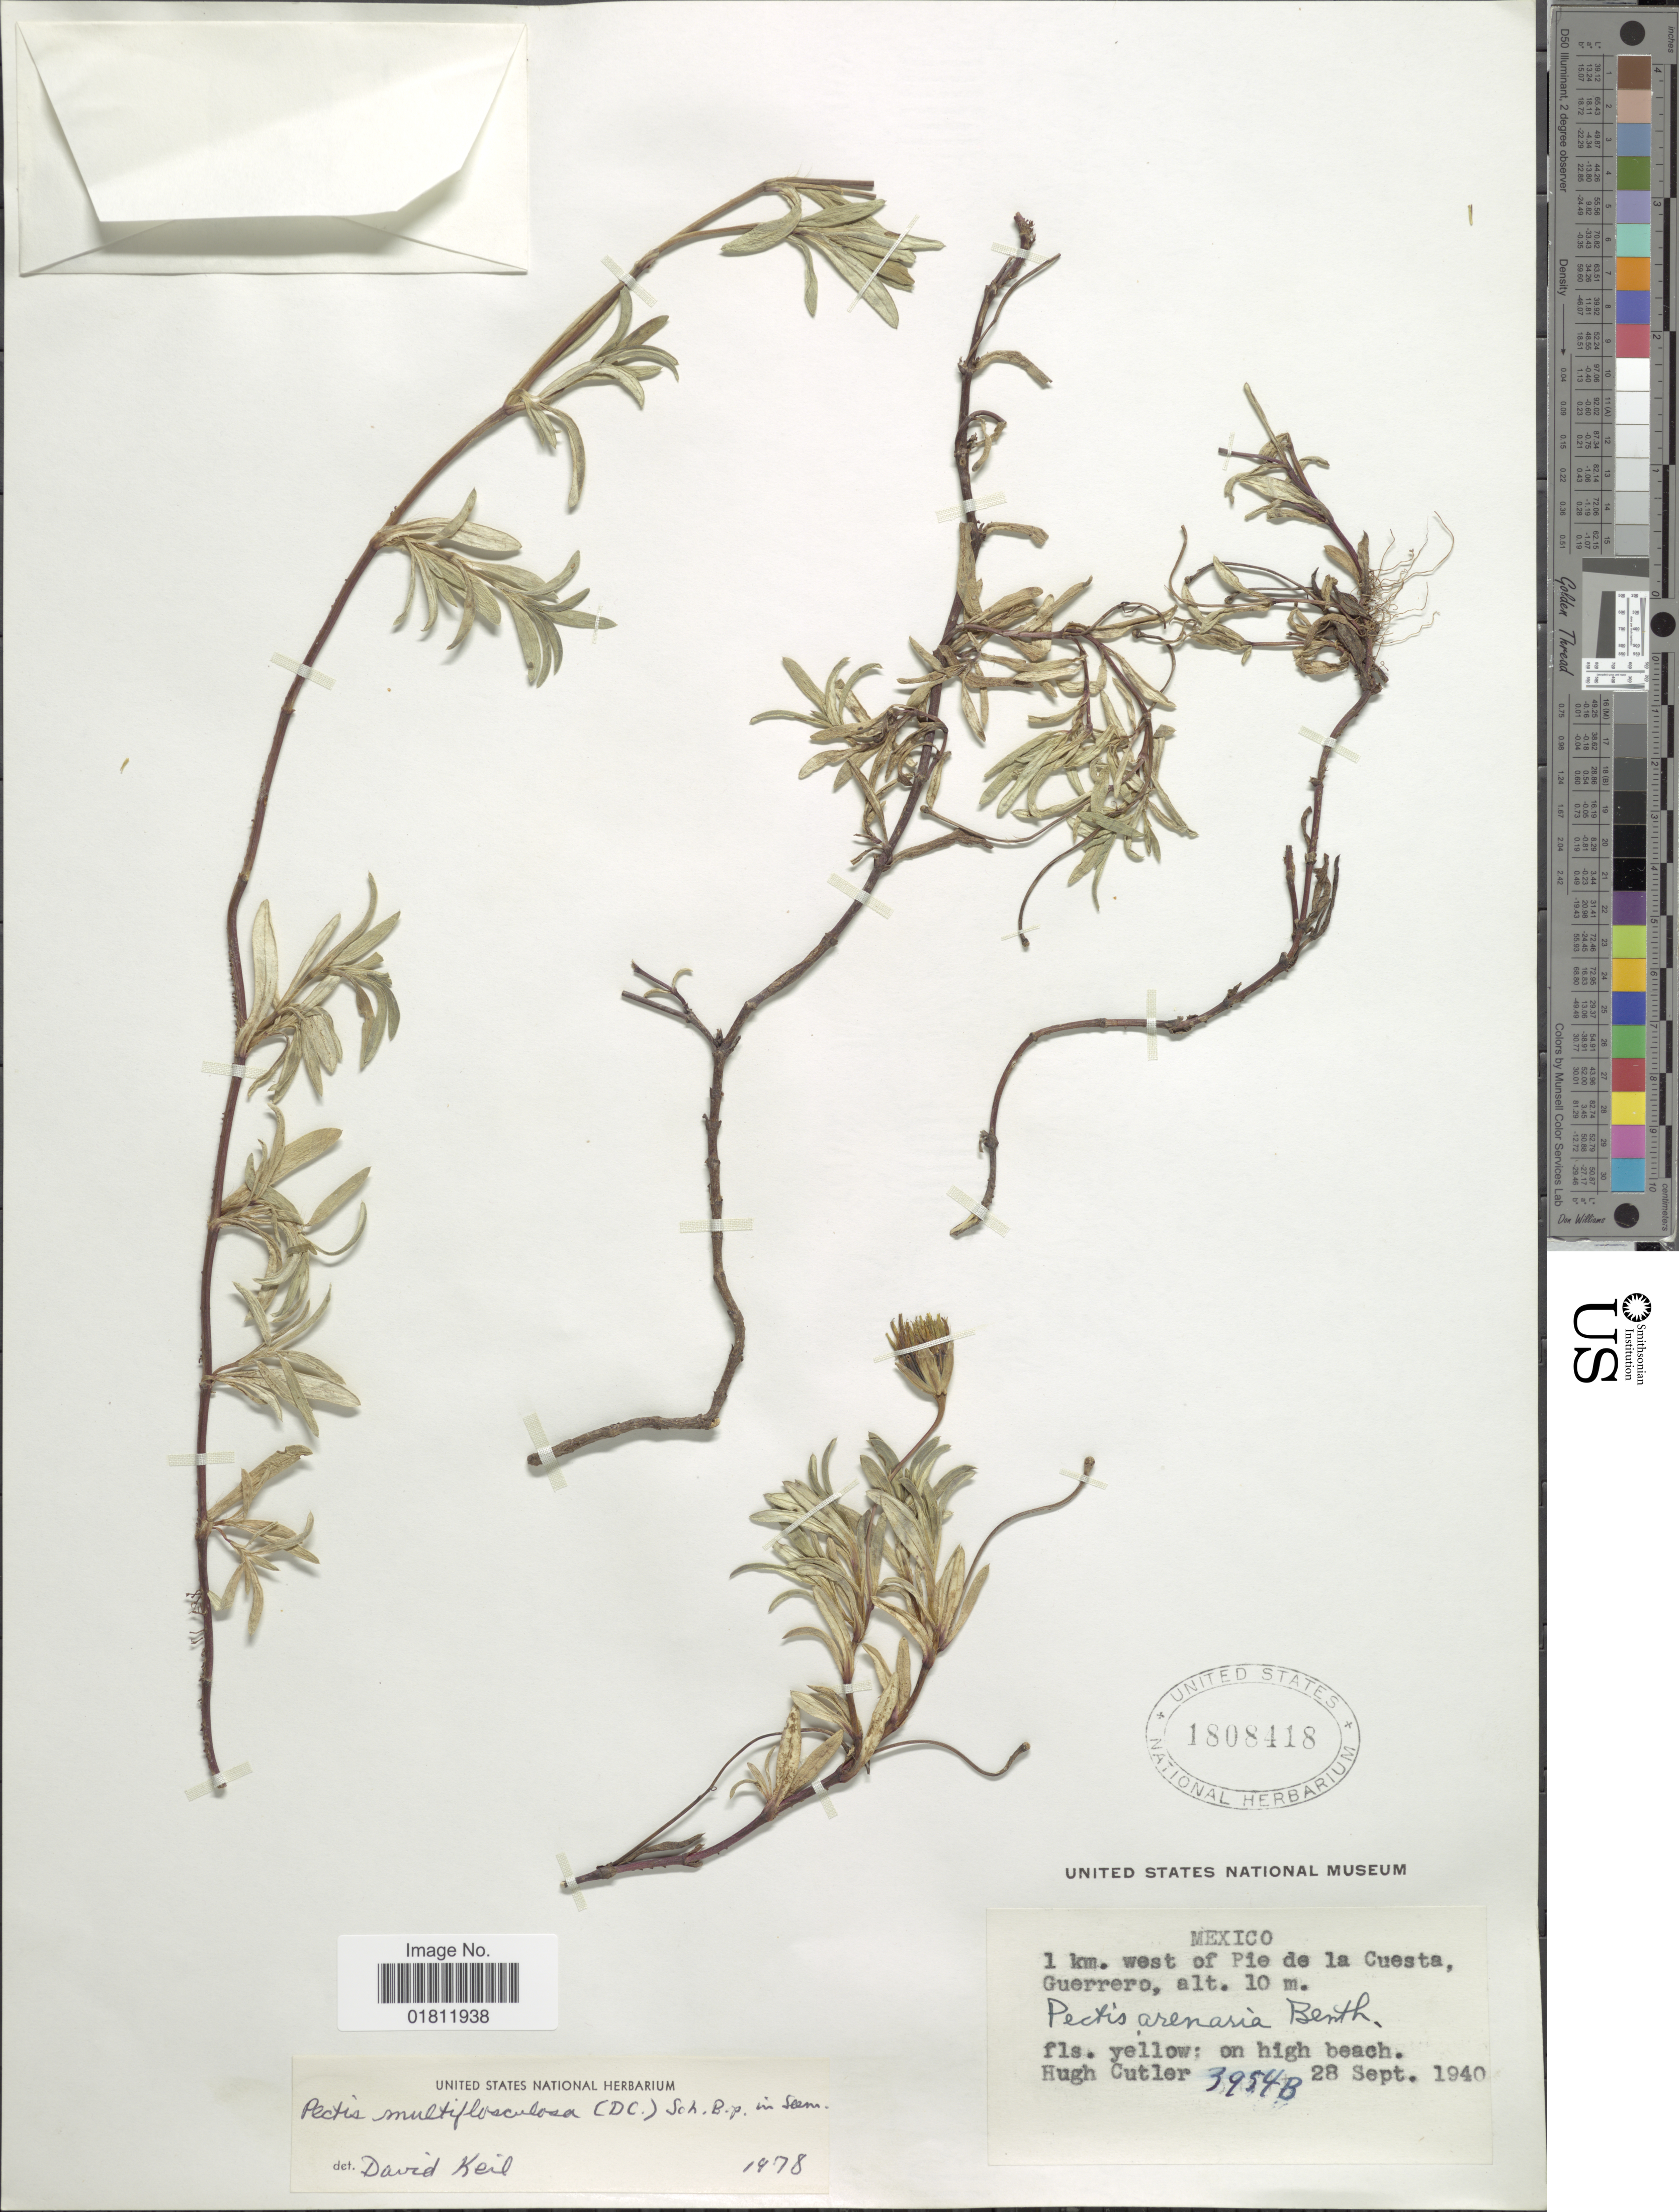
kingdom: Plantae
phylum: Tracheophyta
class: Magnoliopsida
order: Asterales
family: Asteraceae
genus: Pectis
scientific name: Pectis multiflosculosa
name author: (DC.) Sch. Bip.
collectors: H. C. Cutler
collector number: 3954B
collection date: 1940-09-28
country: Mexico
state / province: Guerrero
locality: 1 km. west of Pie de la Cuesta, Guerrero.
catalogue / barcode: US 1808418